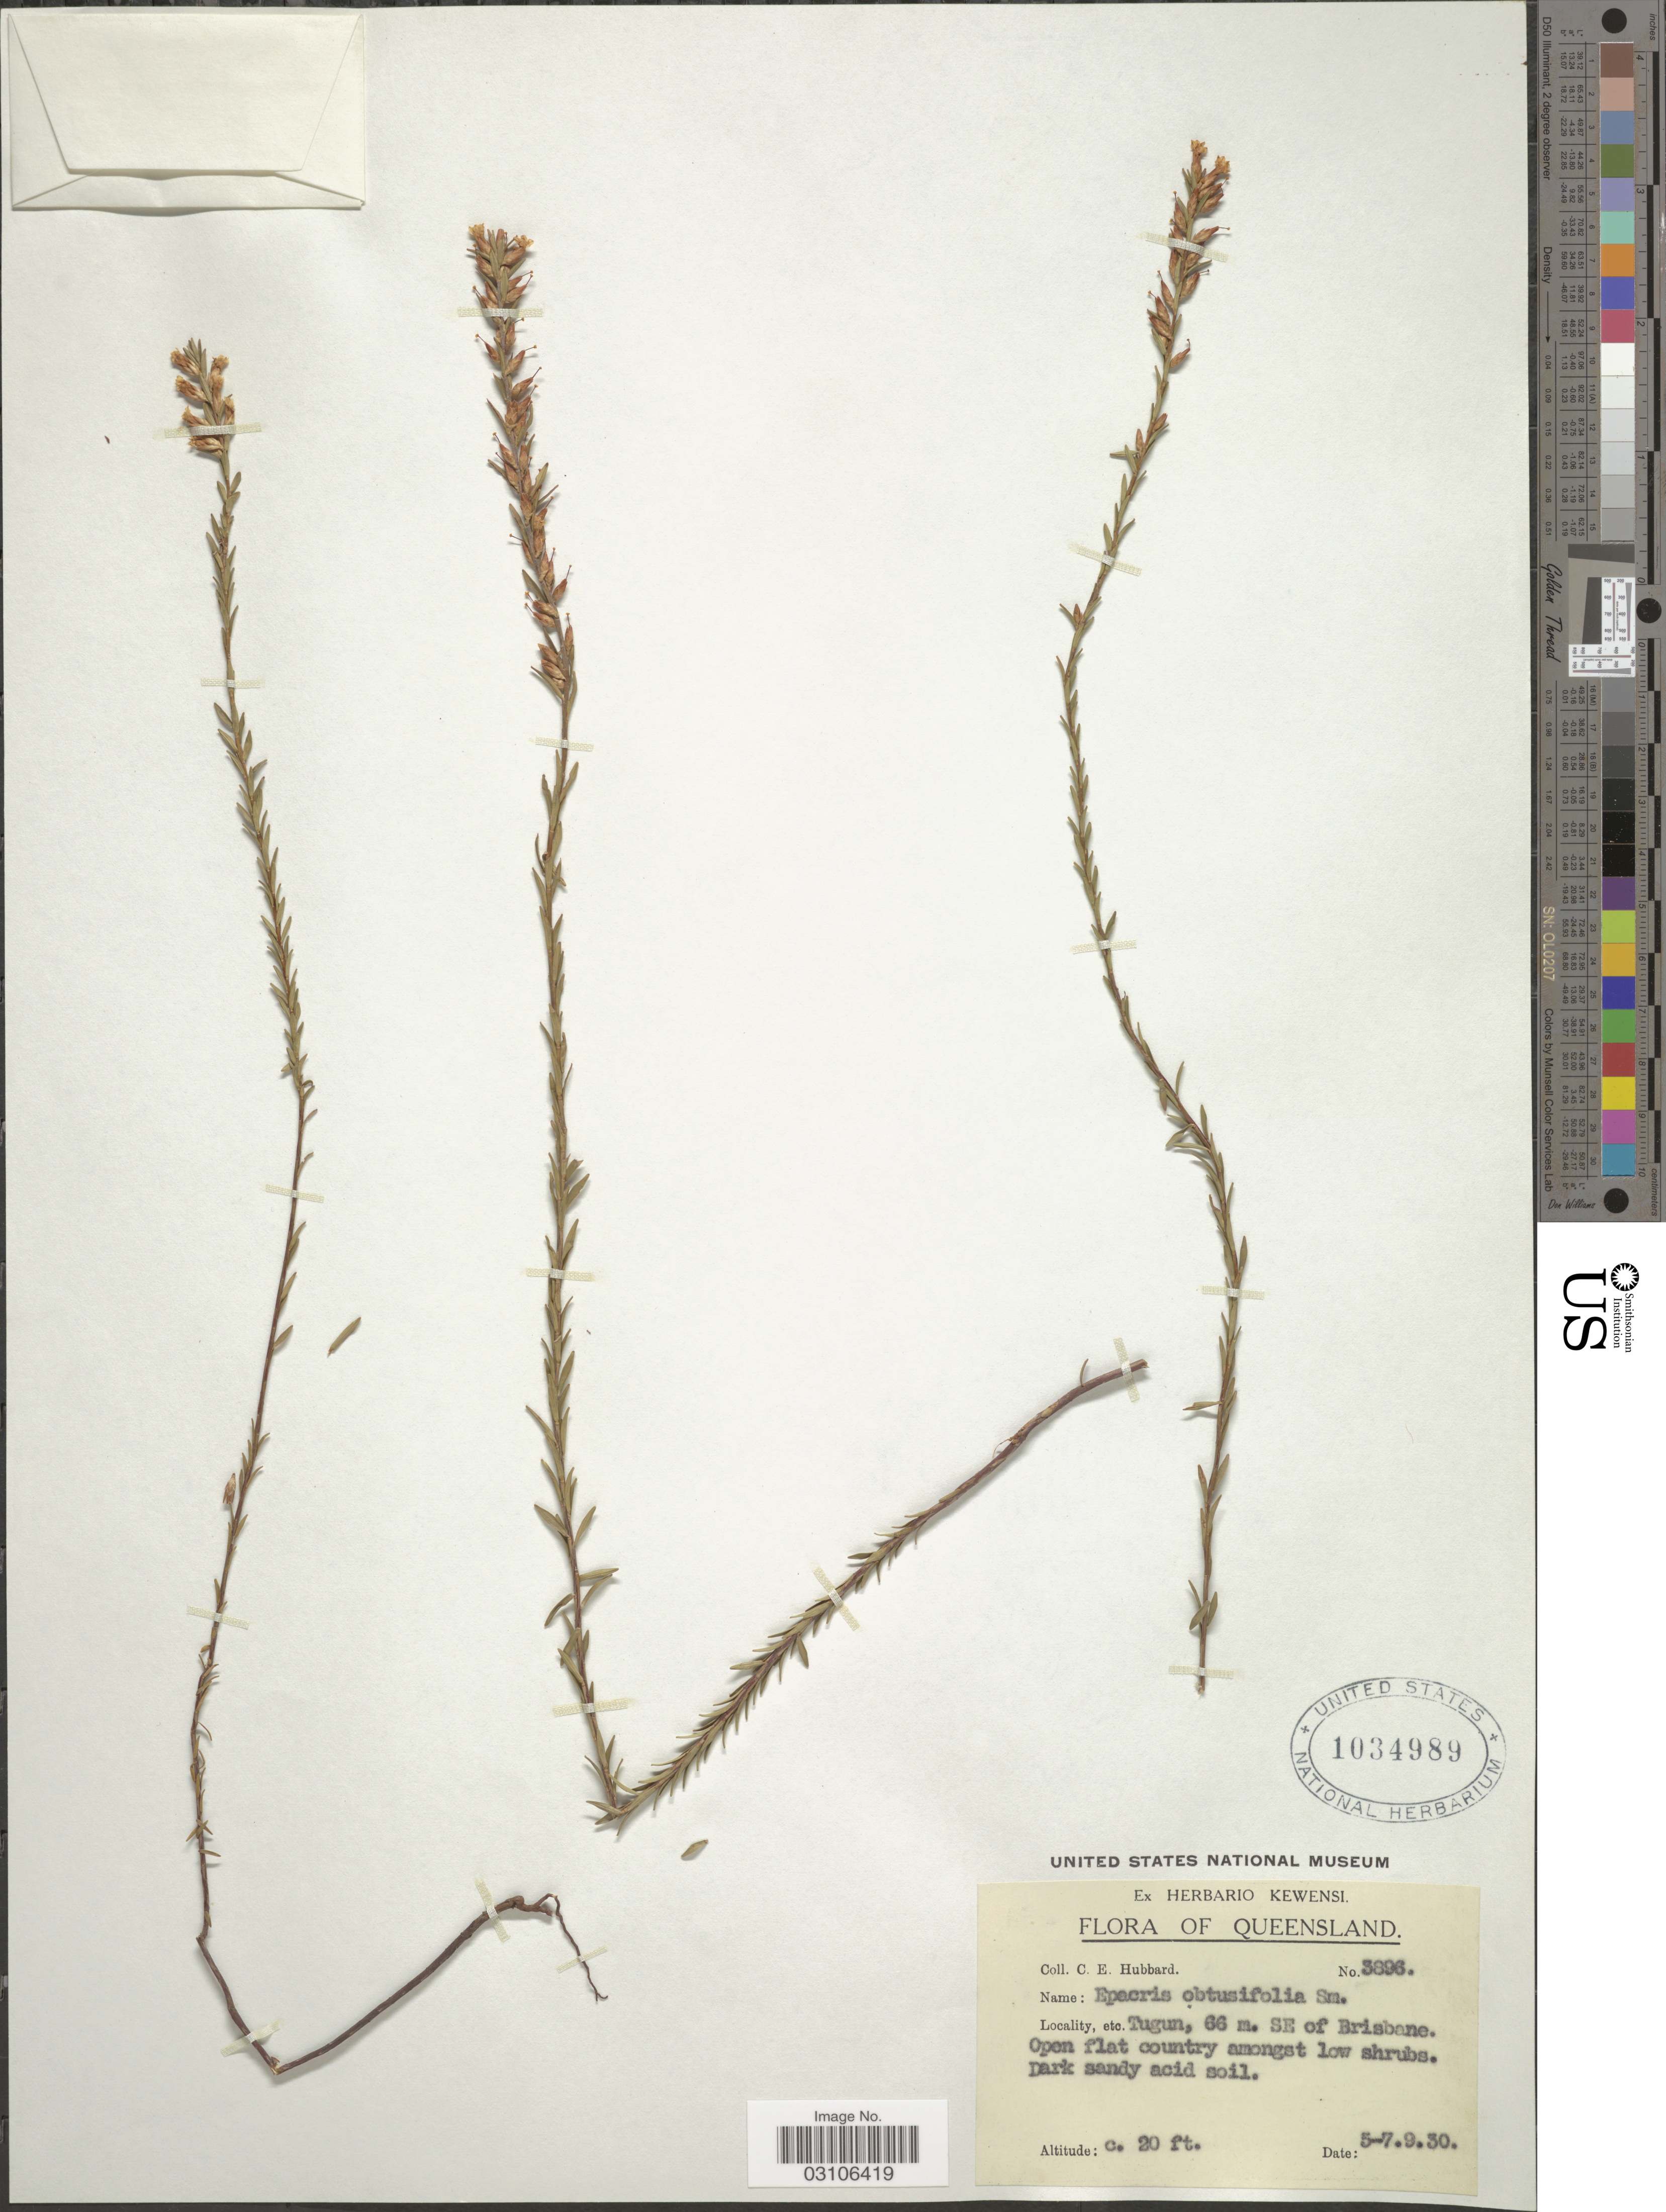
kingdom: Plantae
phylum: Tracheophyta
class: Magnoliopsida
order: Ericales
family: Ericaceae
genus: Epacris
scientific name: Epacris obtusifolia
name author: Sm.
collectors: C. E. Hubbard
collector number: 3896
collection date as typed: Transcribed d/m/y: 5/9/30 to 7/9/30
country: Australia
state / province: Queensland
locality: Tugun, 66 m. SE of Brisbane.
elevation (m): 6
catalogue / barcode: US 1034989